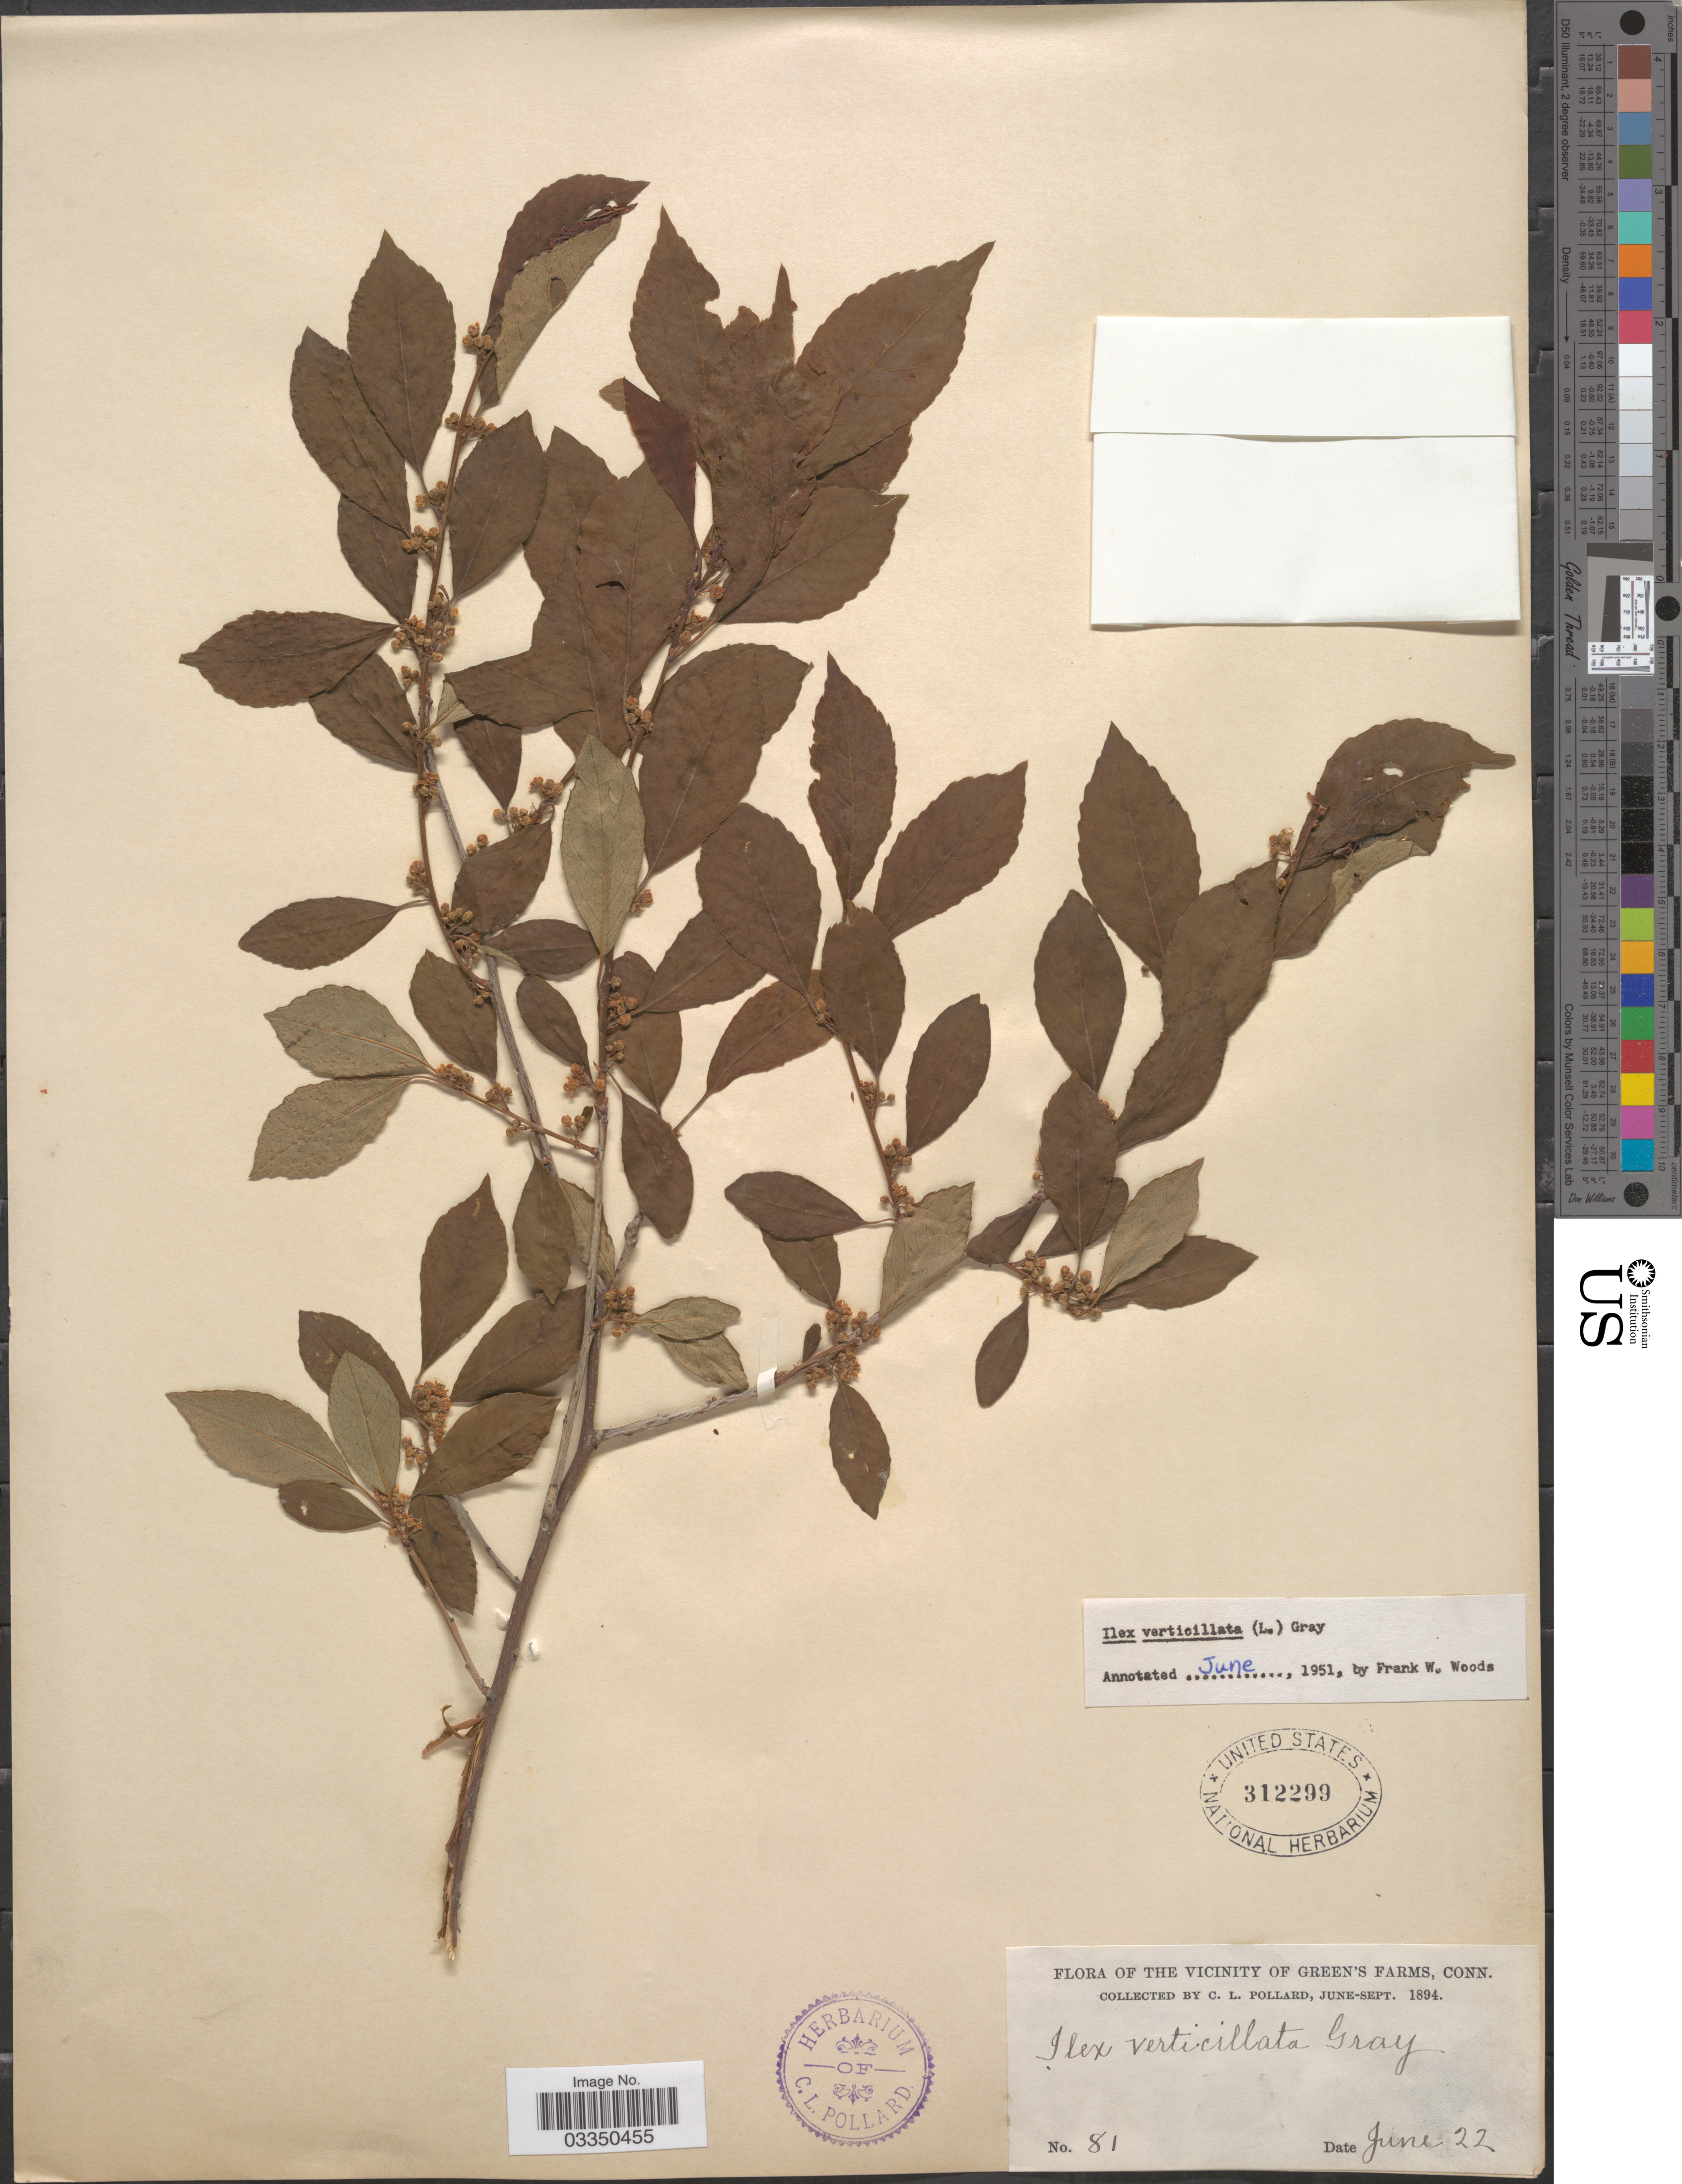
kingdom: Plantae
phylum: Tracheophyta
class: Magnoliopsida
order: Aquifoliales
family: Aquifoliaceae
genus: Ilex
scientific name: Ilex verticillata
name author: (L.) A. Gray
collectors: C. L. Pollard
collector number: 81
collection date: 1894-06-22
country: United States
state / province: Connecticut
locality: The Vicinity of Green's Farms.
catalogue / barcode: US 312299